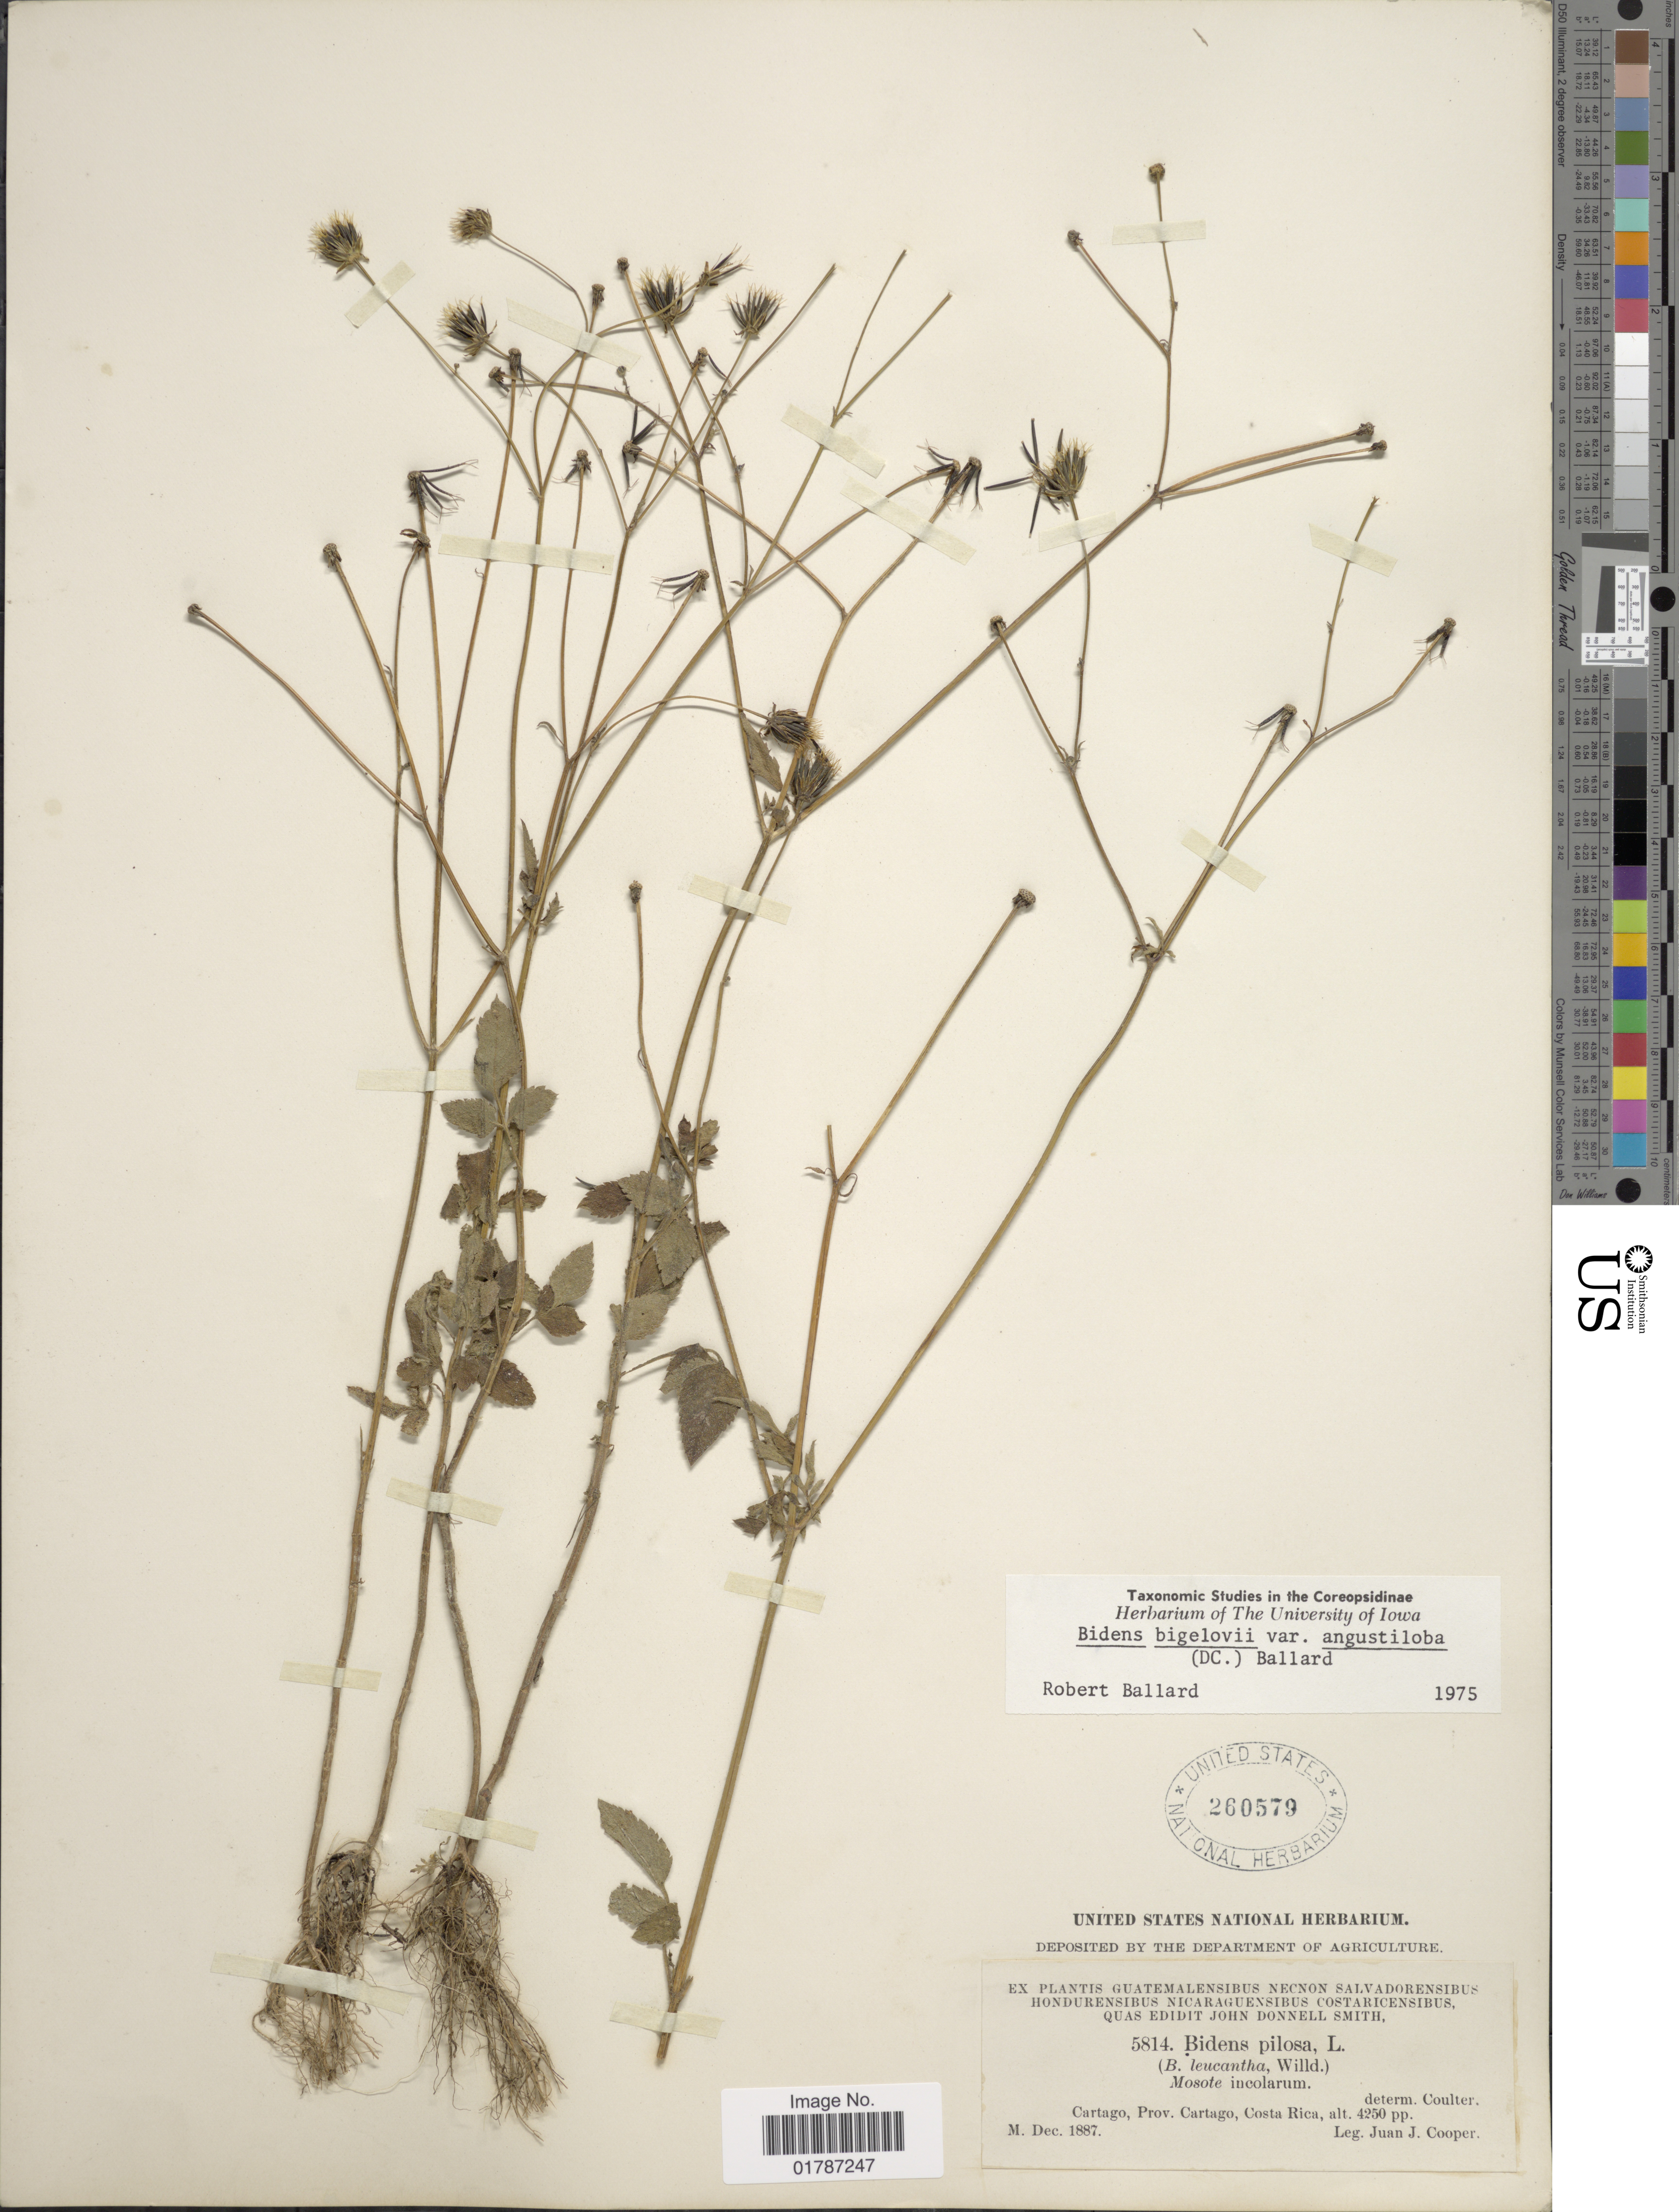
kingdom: Plantae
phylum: Tracheophyta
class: Magnoliopsida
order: Asterales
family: Asteraceae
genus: Bidens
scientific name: Bidens bigelovii var. angustiloba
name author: (DC.) Ballard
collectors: J. J. Cooper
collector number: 5814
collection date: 1887-12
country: Costa Rica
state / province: Cartago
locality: Cartago, Prov. Cartago, Costa Rica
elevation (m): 1295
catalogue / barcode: US 260579